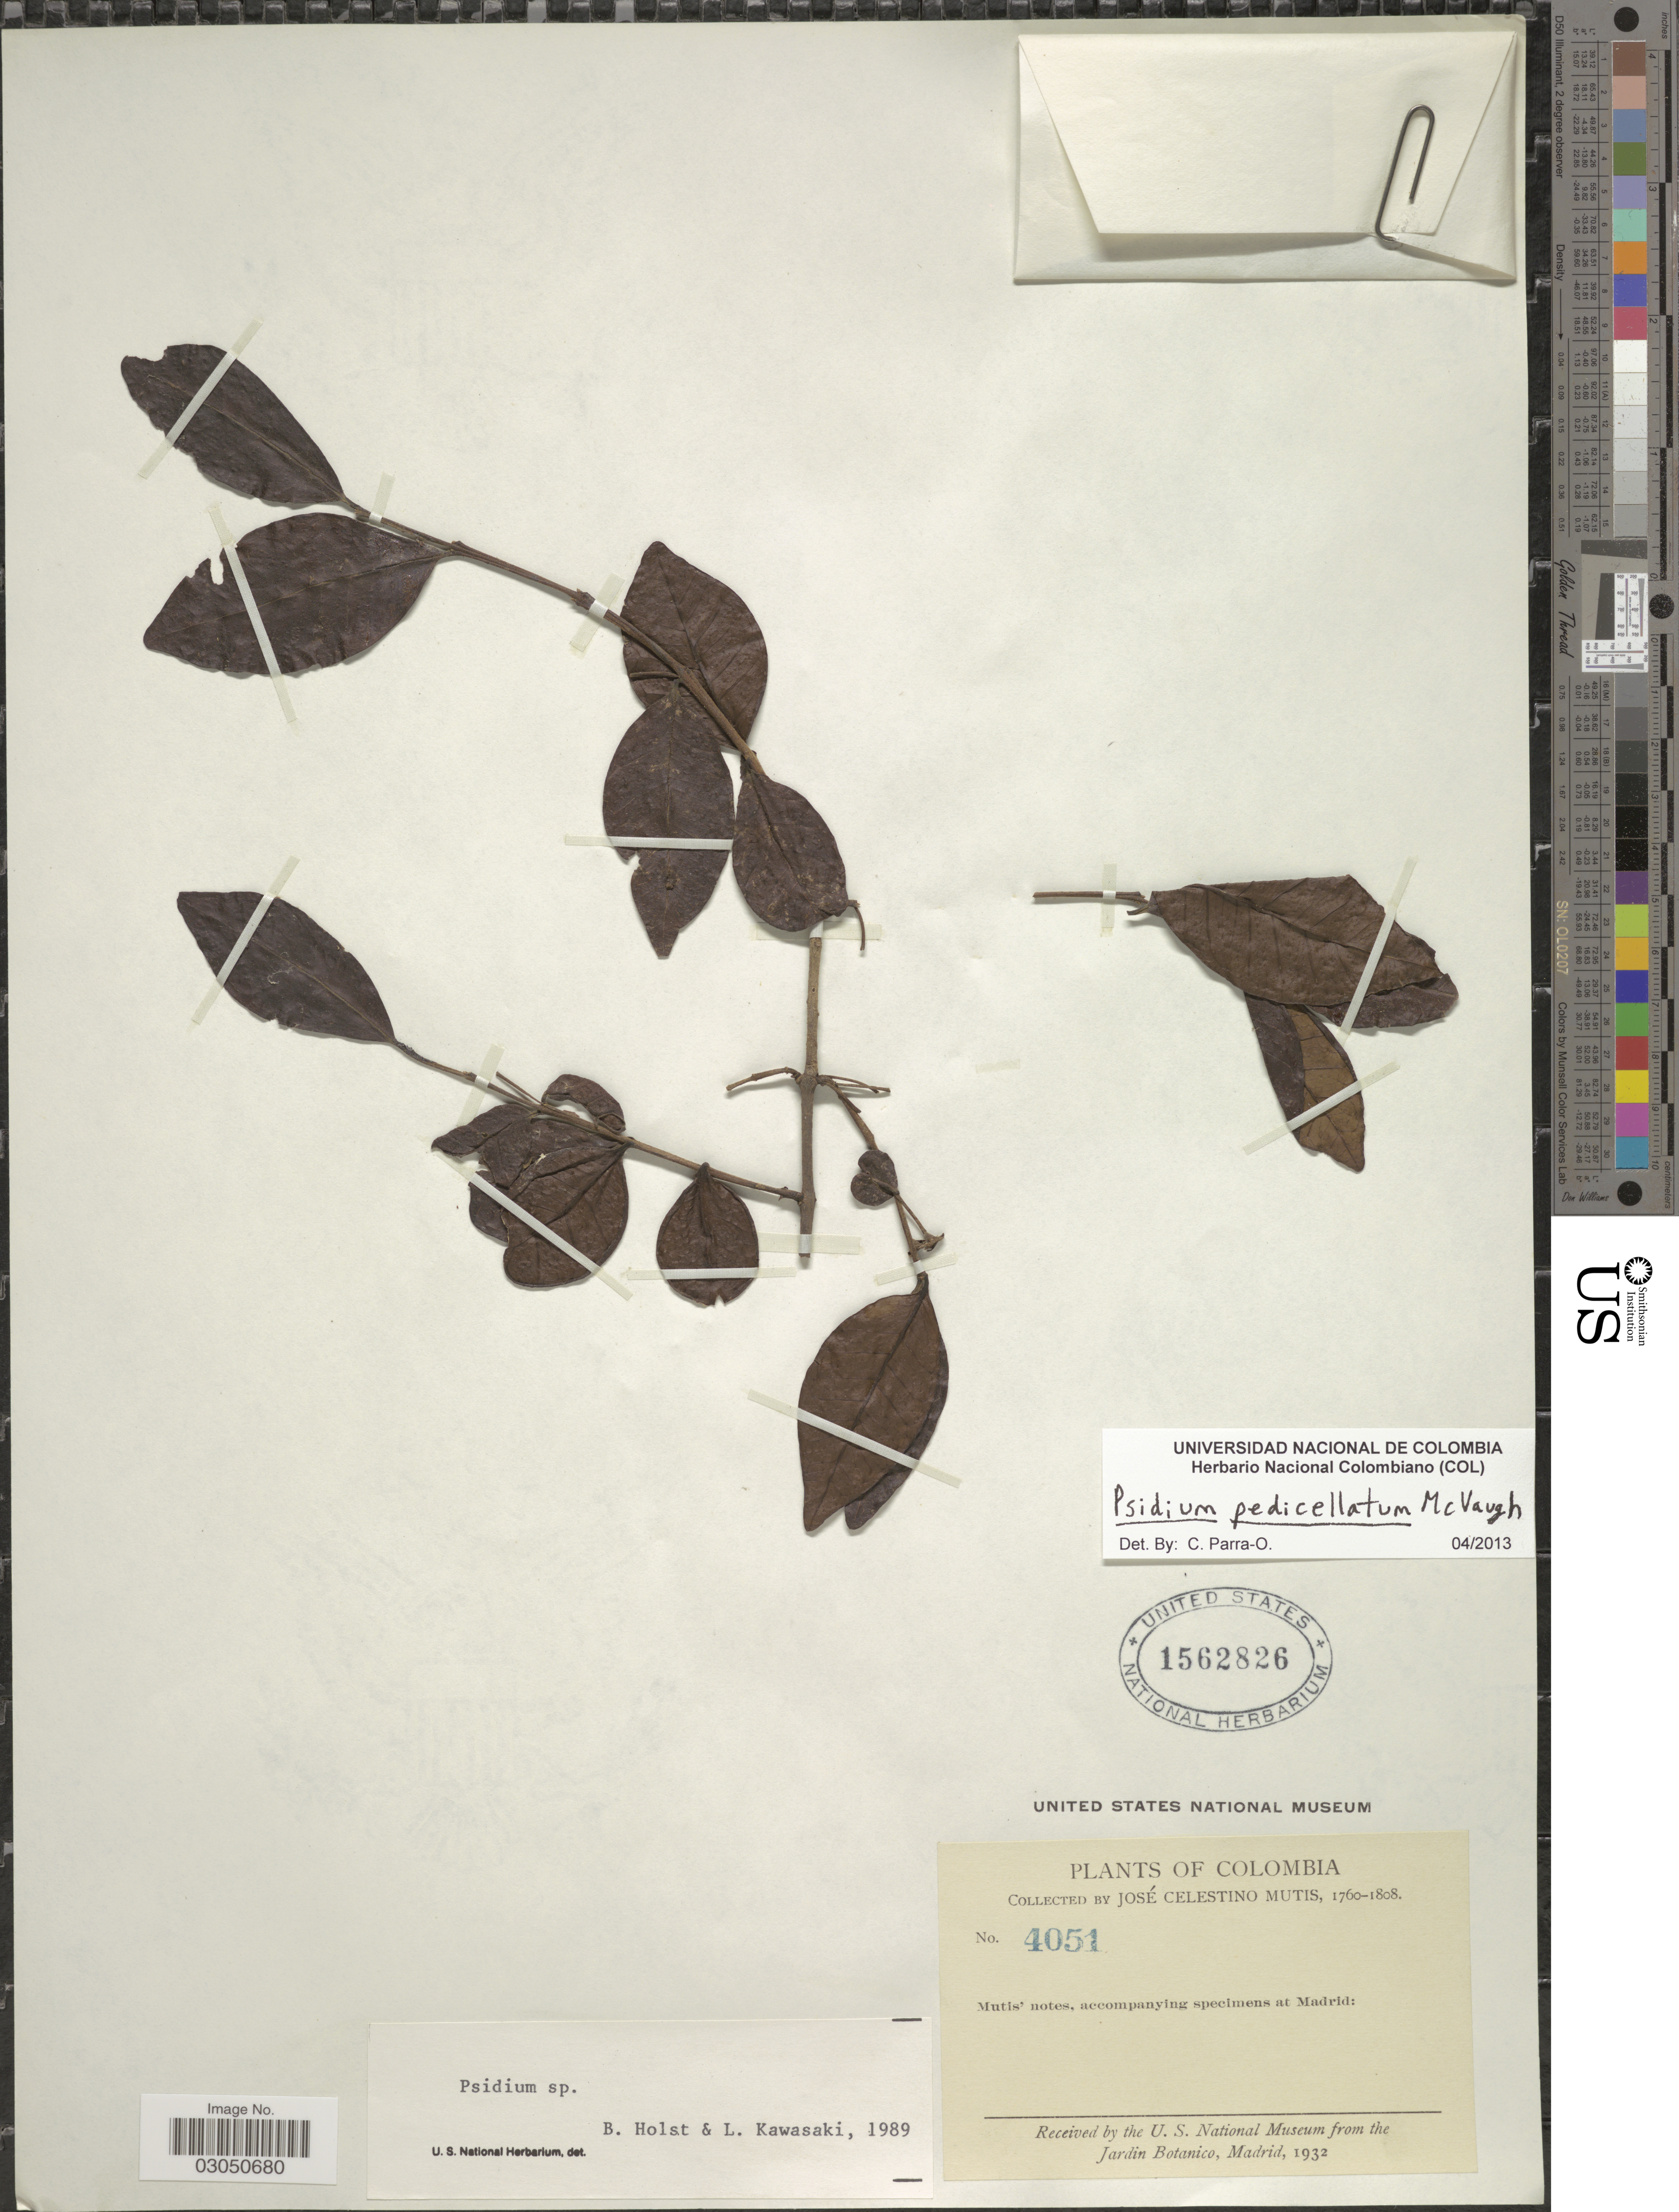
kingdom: Plantae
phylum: Tracheophyta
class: Magnoliopsida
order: Myrtales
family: Myrtaceae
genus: Psidium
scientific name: Psidium pedicellatum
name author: McVaugh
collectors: J. C. B. Mutis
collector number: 4051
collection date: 1760/1808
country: Colombia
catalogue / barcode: US 1562826